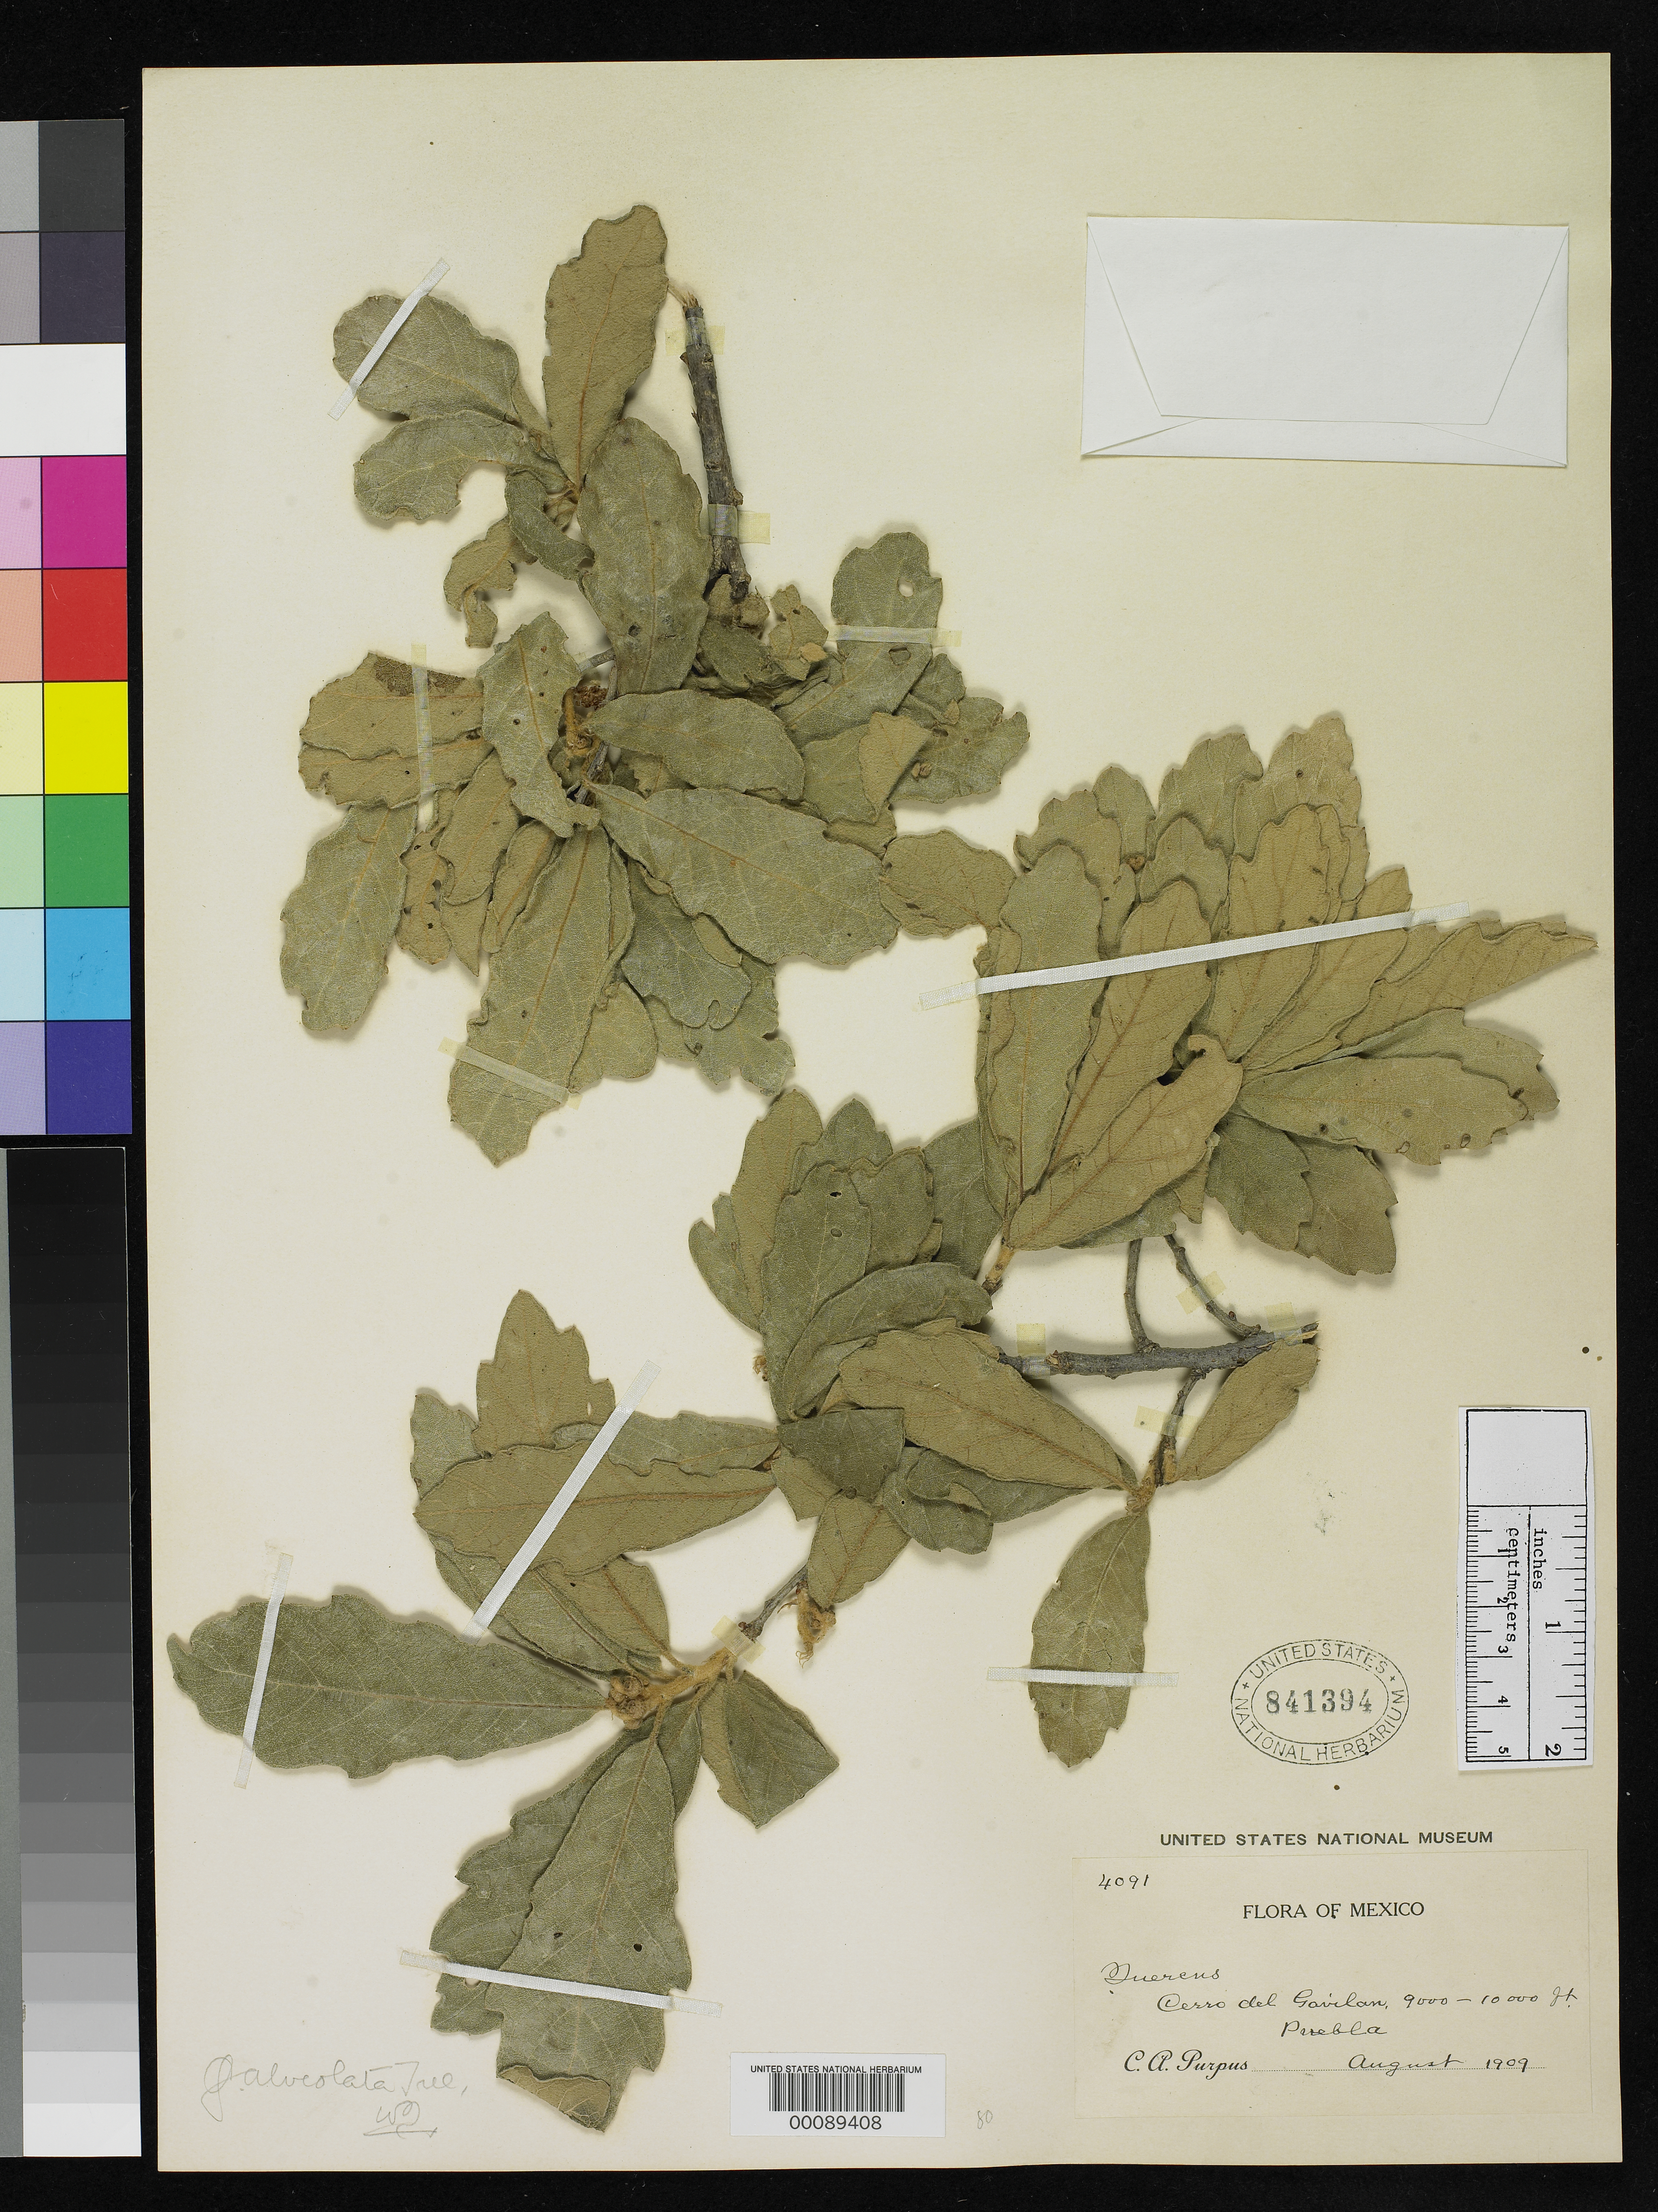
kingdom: Plantae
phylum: Tracheophyta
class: Magnoliopsida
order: Fagales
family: Fagaceae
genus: Quercus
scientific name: Quercus alveolata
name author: Trel.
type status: Isotype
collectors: C. A. Purpus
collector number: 4091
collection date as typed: Aug 1909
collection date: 1909-08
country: Mexico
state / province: Puebla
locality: Cerro del Gavilan.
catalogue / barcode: US 841394